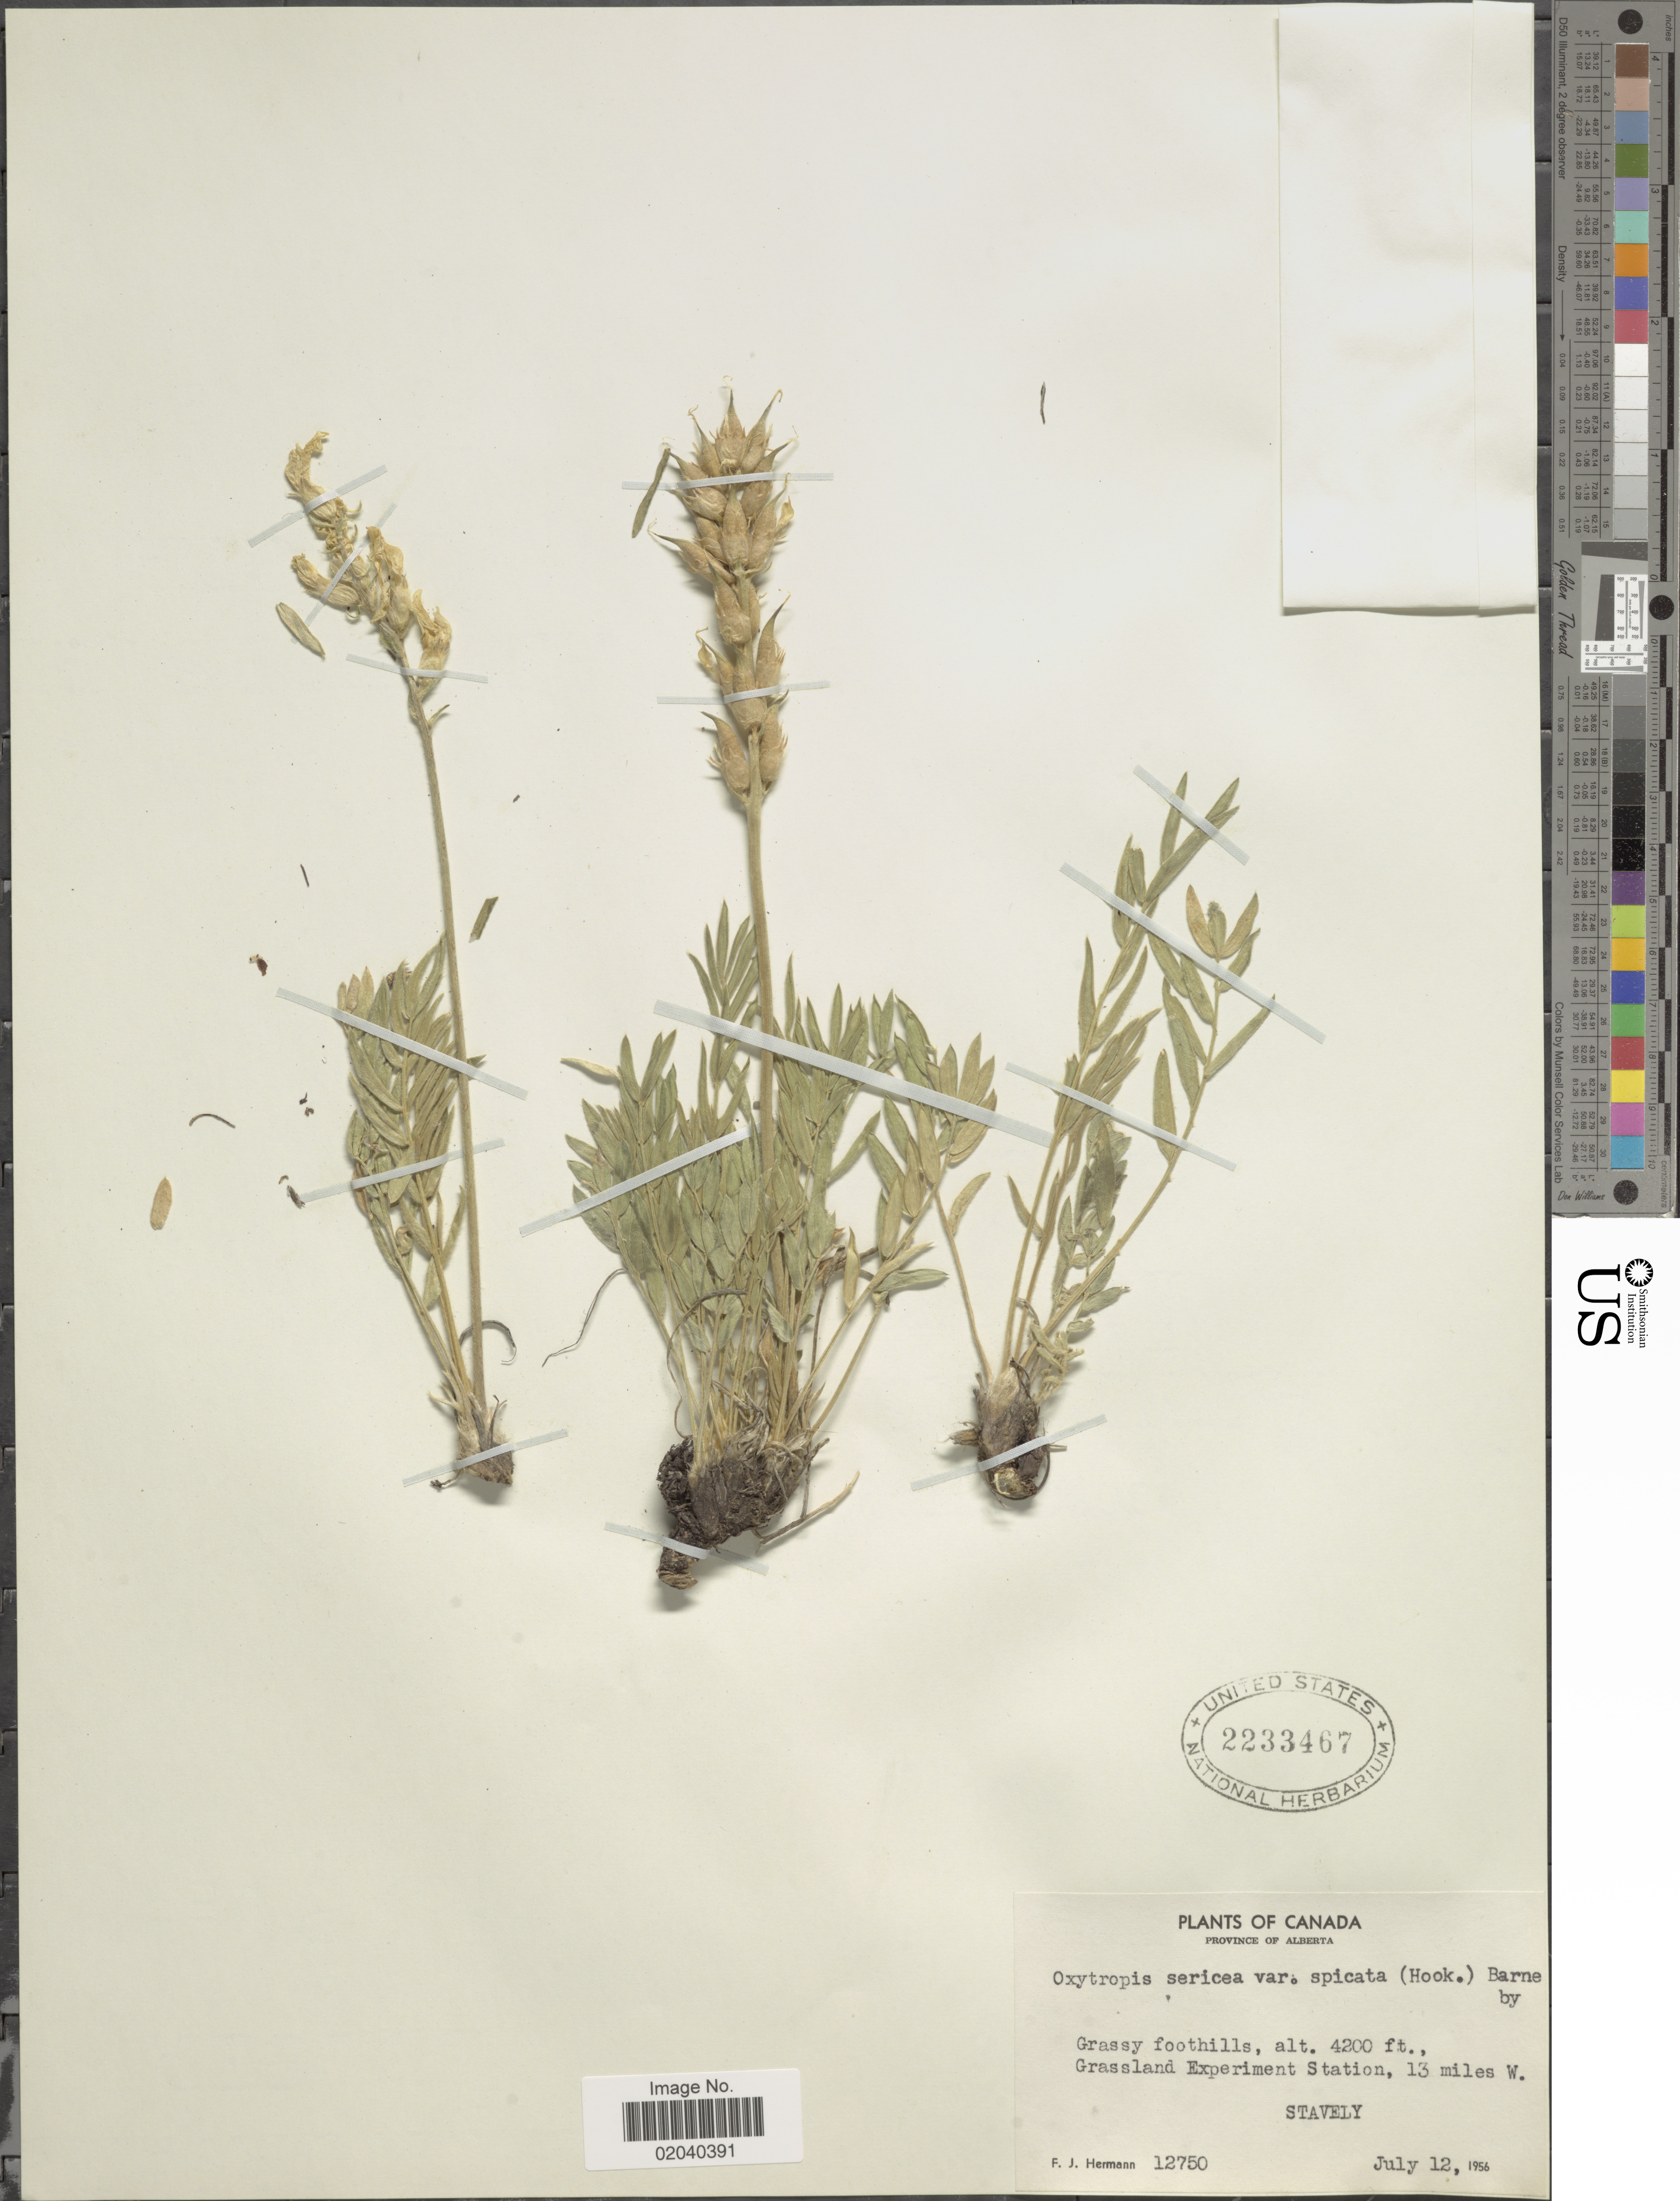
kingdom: Plantae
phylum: Tracheophyta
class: Magnoliopsida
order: Fabales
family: Fabaceae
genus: Oxytropis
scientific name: Oxytropis sericea var. spicata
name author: (Hook.) Barneby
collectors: F. J. Hermann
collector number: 12750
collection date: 1956-07-12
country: Canada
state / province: Alberta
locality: Grassy foothills, Grassland Experiment Station, 13 miles W. Stavely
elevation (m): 1280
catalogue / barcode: US 2233467